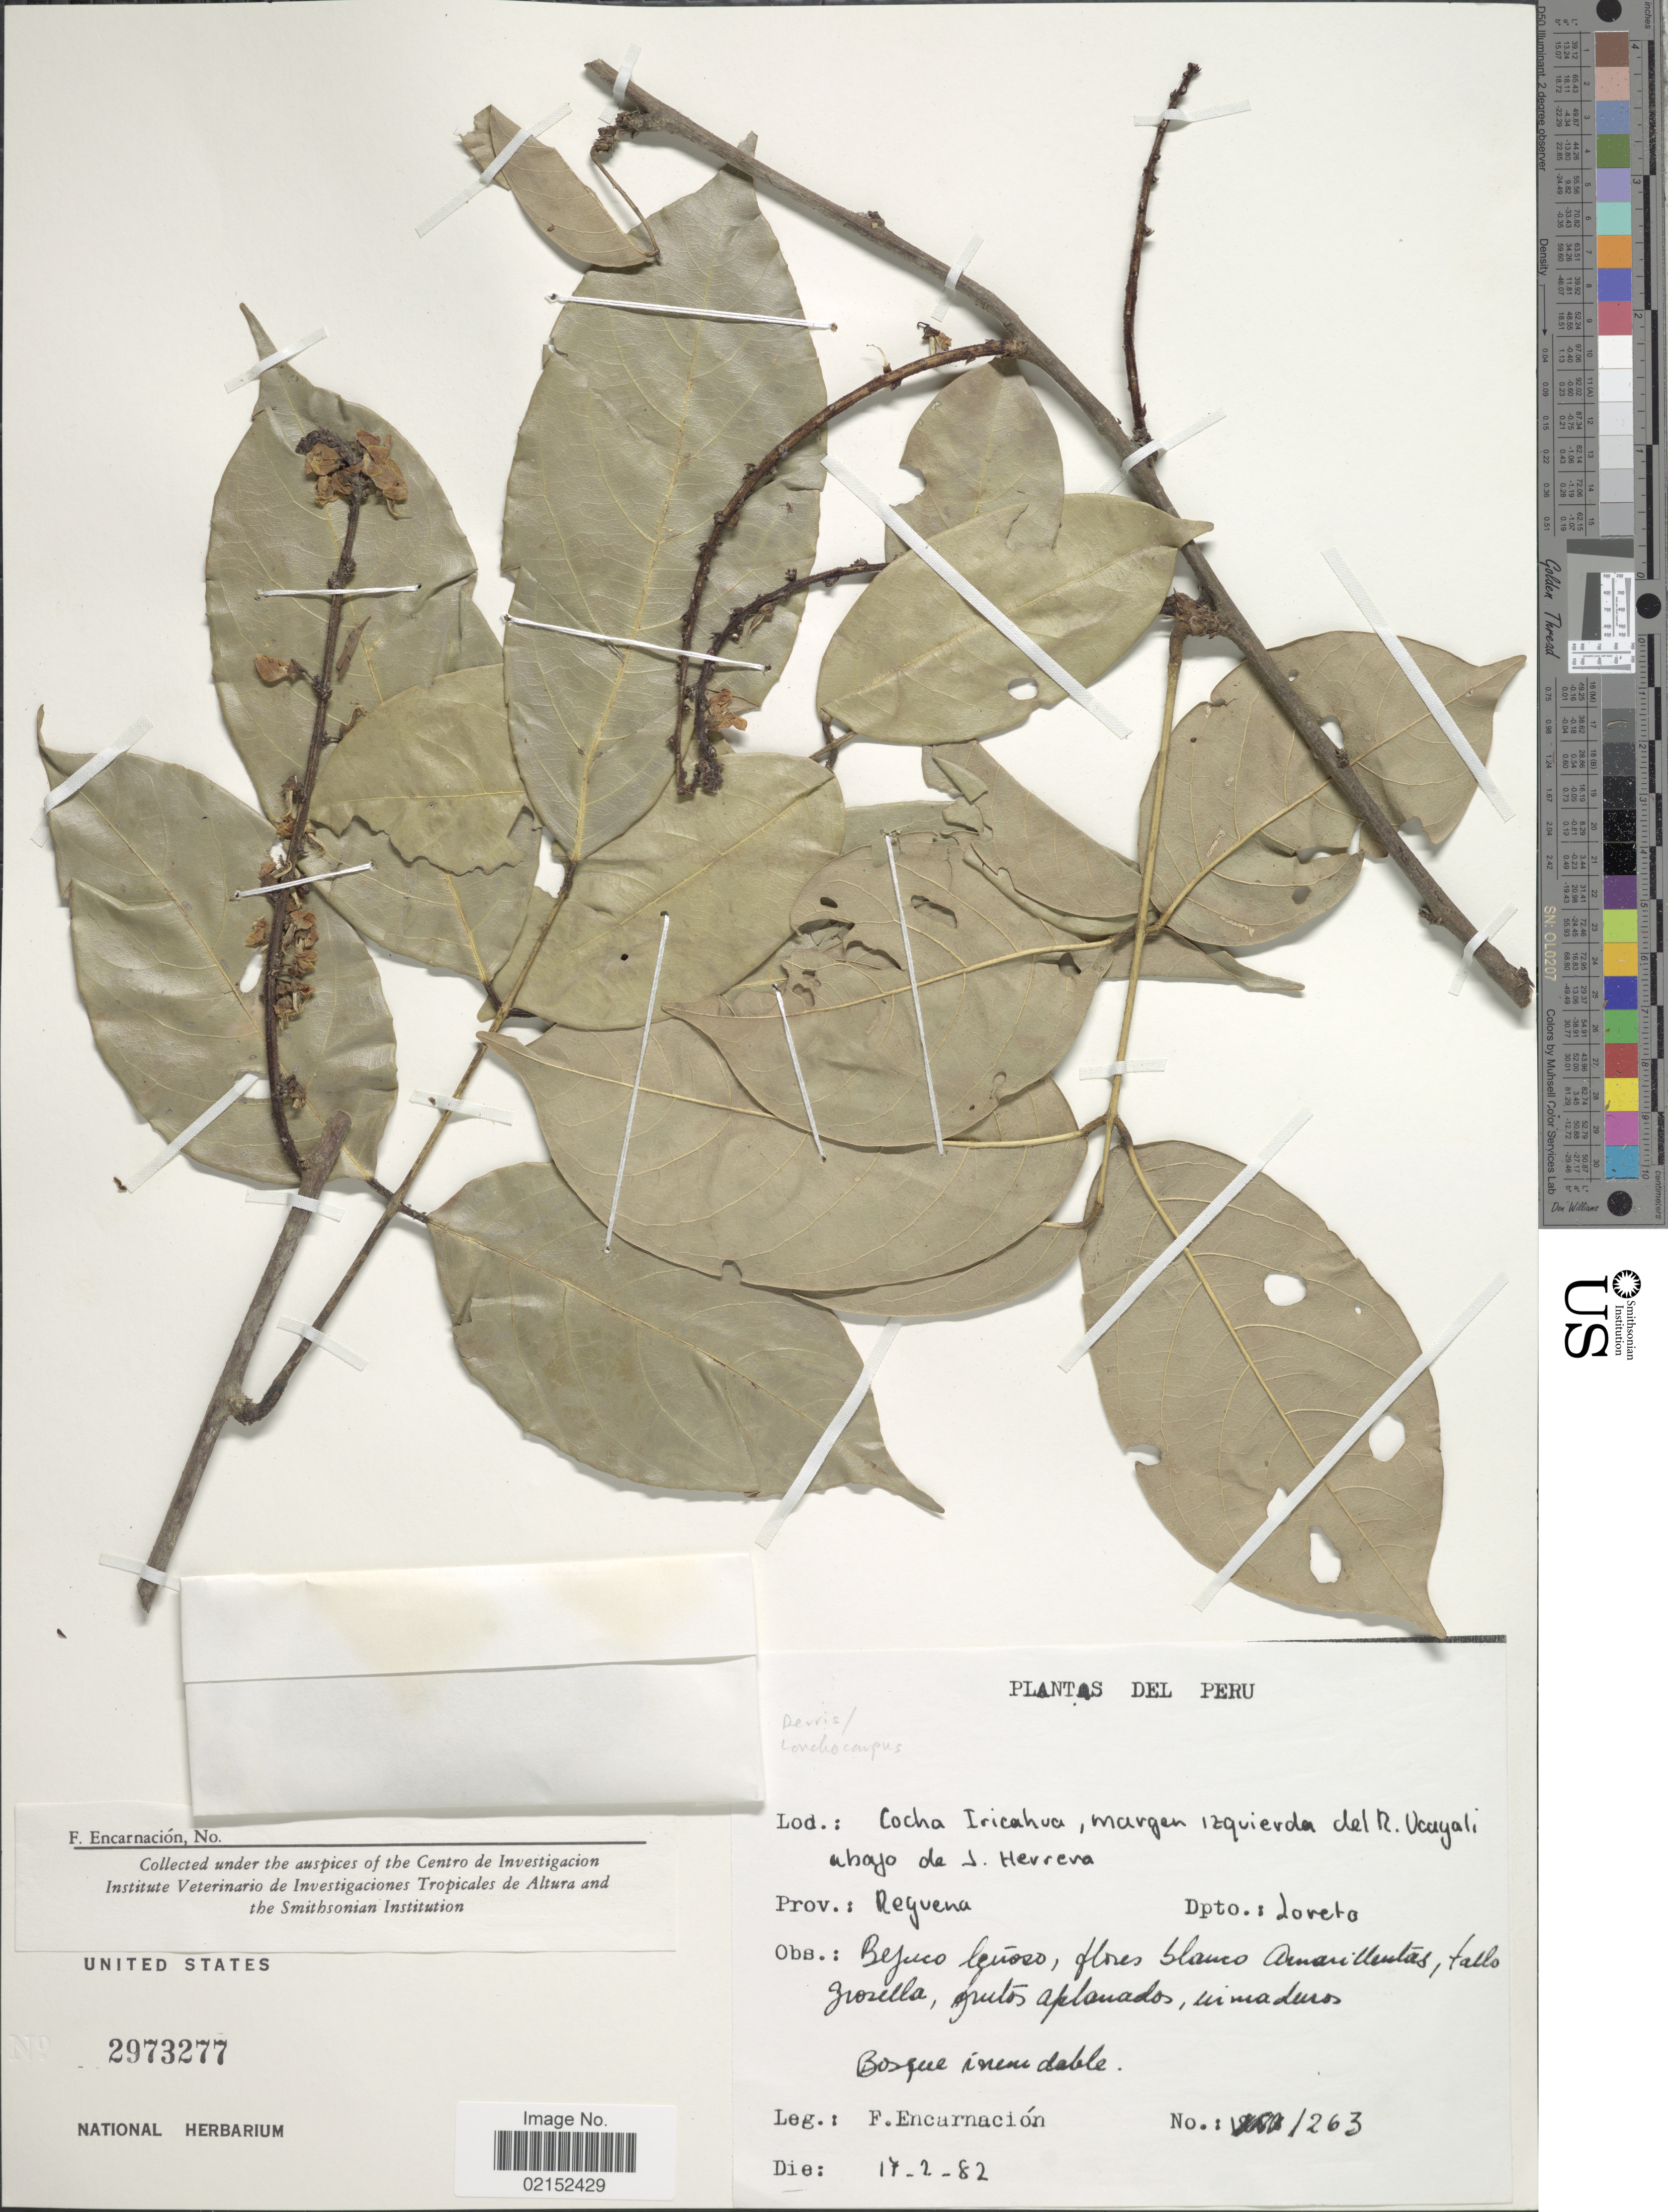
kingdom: Plantae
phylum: Tracheophyta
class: Magnoliopsida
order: Fabales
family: Fabaceae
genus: Lonchocarpus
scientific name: Lonchocarpus sp.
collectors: F. Encarnación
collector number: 1263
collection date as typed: Transcribed d/m/y: 17/2/82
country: Peru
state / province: Loreto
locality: Cocha Iricahua, margen izquierda del R. Ucayali abajo de S. Herrera, Prov. Reguena.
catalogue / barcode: US 2973277